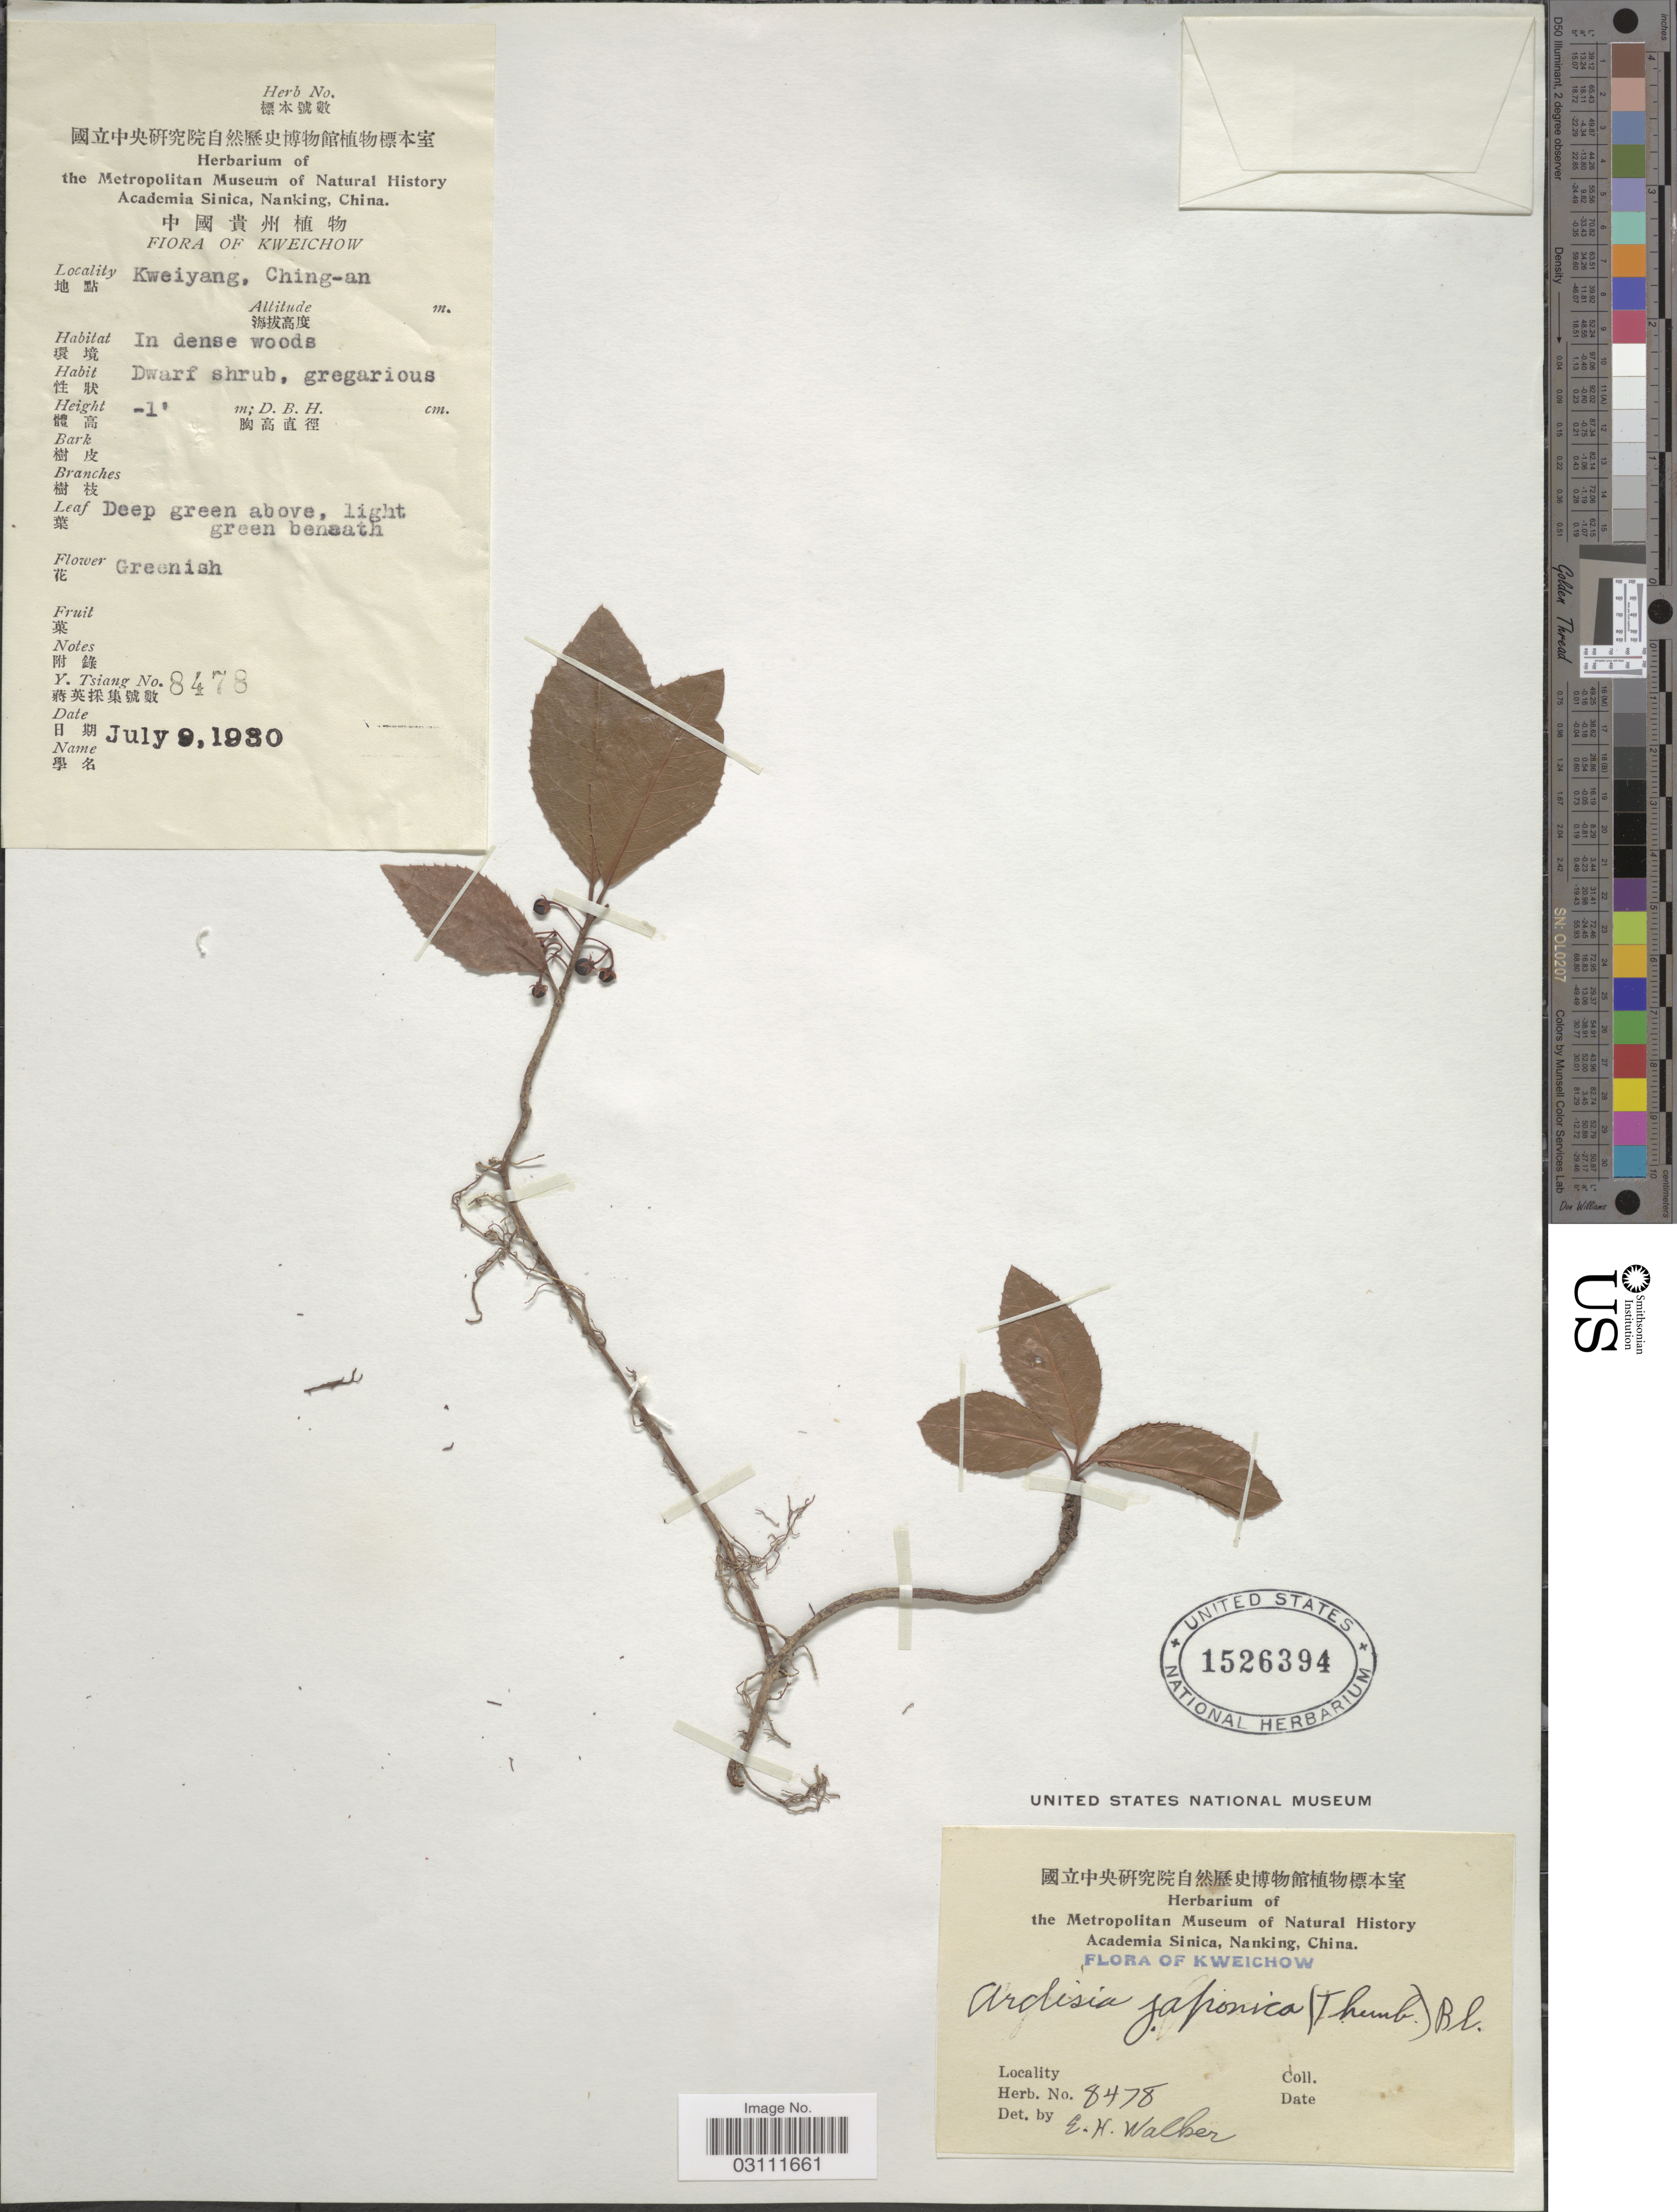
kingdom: Plantae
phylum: Tracheophyta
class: Magnoliopsida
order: Ericales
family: Primulaceae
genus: Ardisia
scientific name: Ardisia japonica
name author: (Thunb.) Blume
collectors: Y. Tsiang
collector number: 8478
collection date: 1930-07-09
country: China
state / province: Guizhou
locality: Kweichow, Kweiyang, Ching-an.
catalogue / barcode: US 1526394